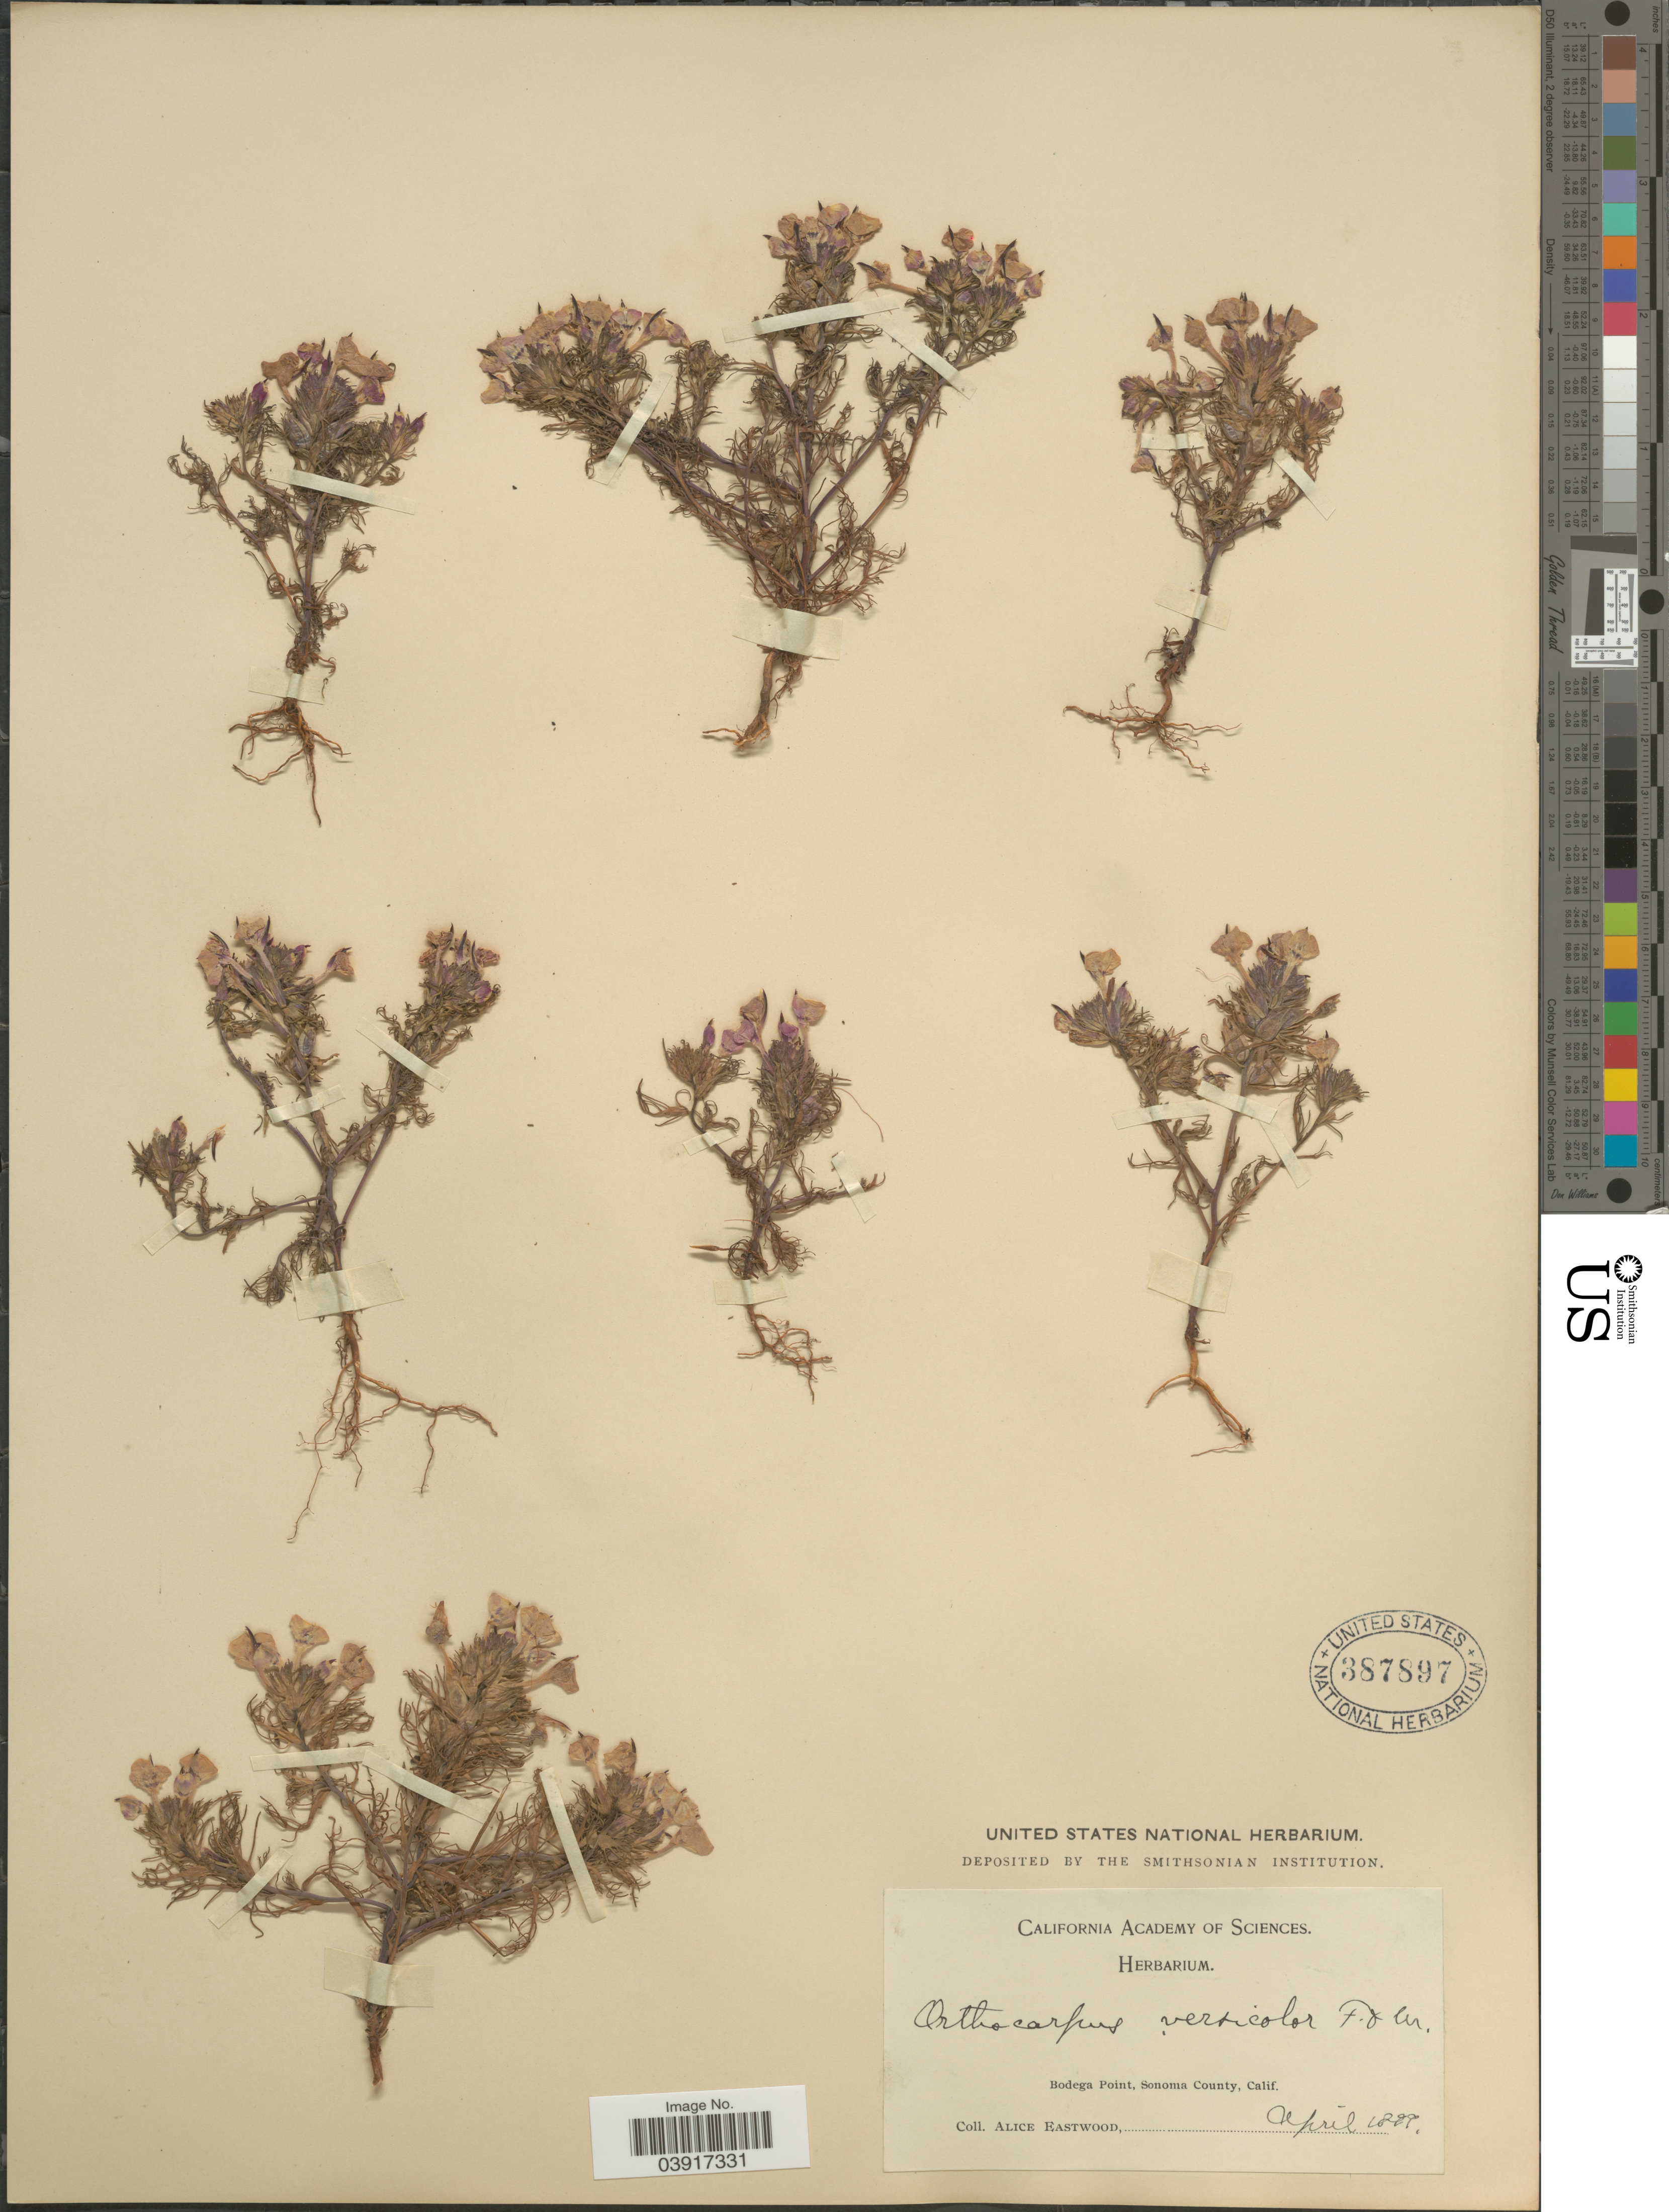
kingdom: Plantae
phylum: Tracheophyta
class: Magnoliopsida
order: Lamiales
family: Orobanchaceae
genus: Orthocarpus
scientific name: Orthocarpus erianthus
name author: Benth.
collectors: A. Eastwood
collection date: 1899-04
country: United States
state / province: California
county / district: Sonoma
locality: Bodega Point, Sonoma County.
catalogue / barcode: US 387897